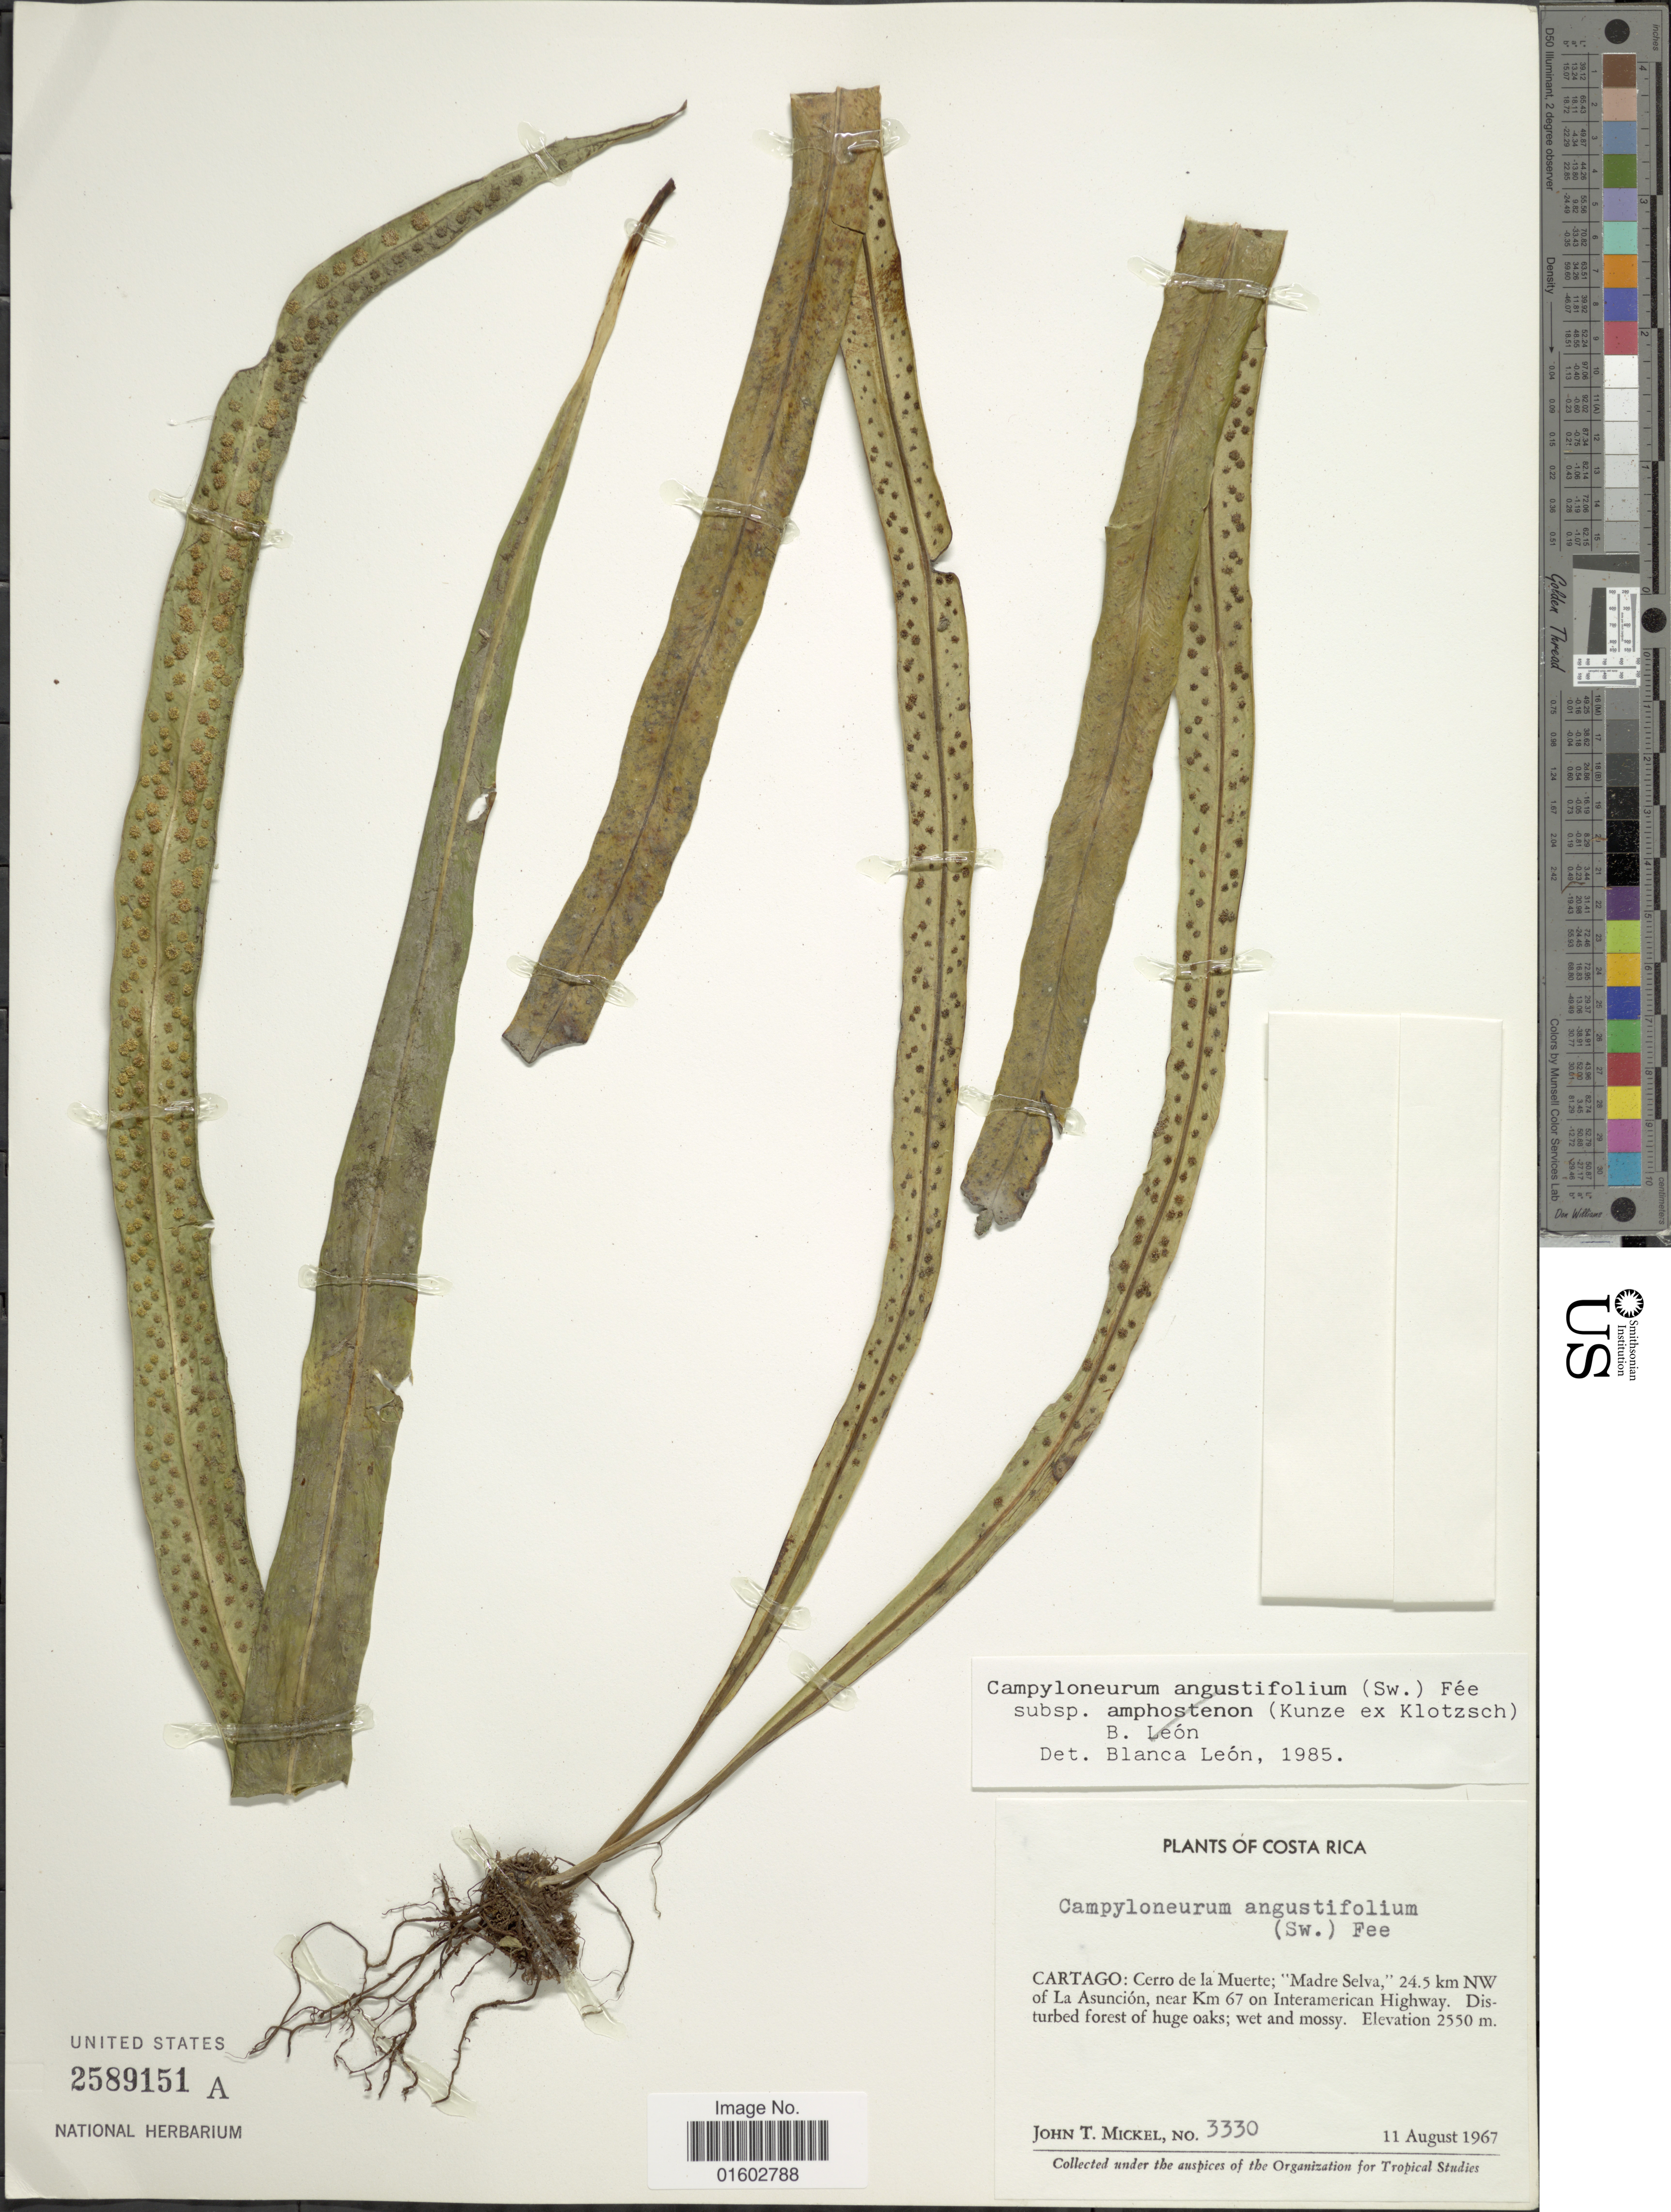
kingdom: Plantae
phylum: Tracheophyta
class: Polypodiopsida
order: Polypodiales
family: Polypodiaceae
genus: Campyloneurum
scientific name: Campyloneurum angustifolium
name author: (Sw.) Fée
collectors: J. T. Mickel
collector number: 3330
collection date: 1967-08-11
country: Costa Rica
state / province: Cartago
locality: Cerro de la Muerte; "Madre Selva", 24.5 km NW of La Asuncion, near Km 67 on Interamerican Highway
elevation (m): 2250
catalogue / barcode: US 2589151A